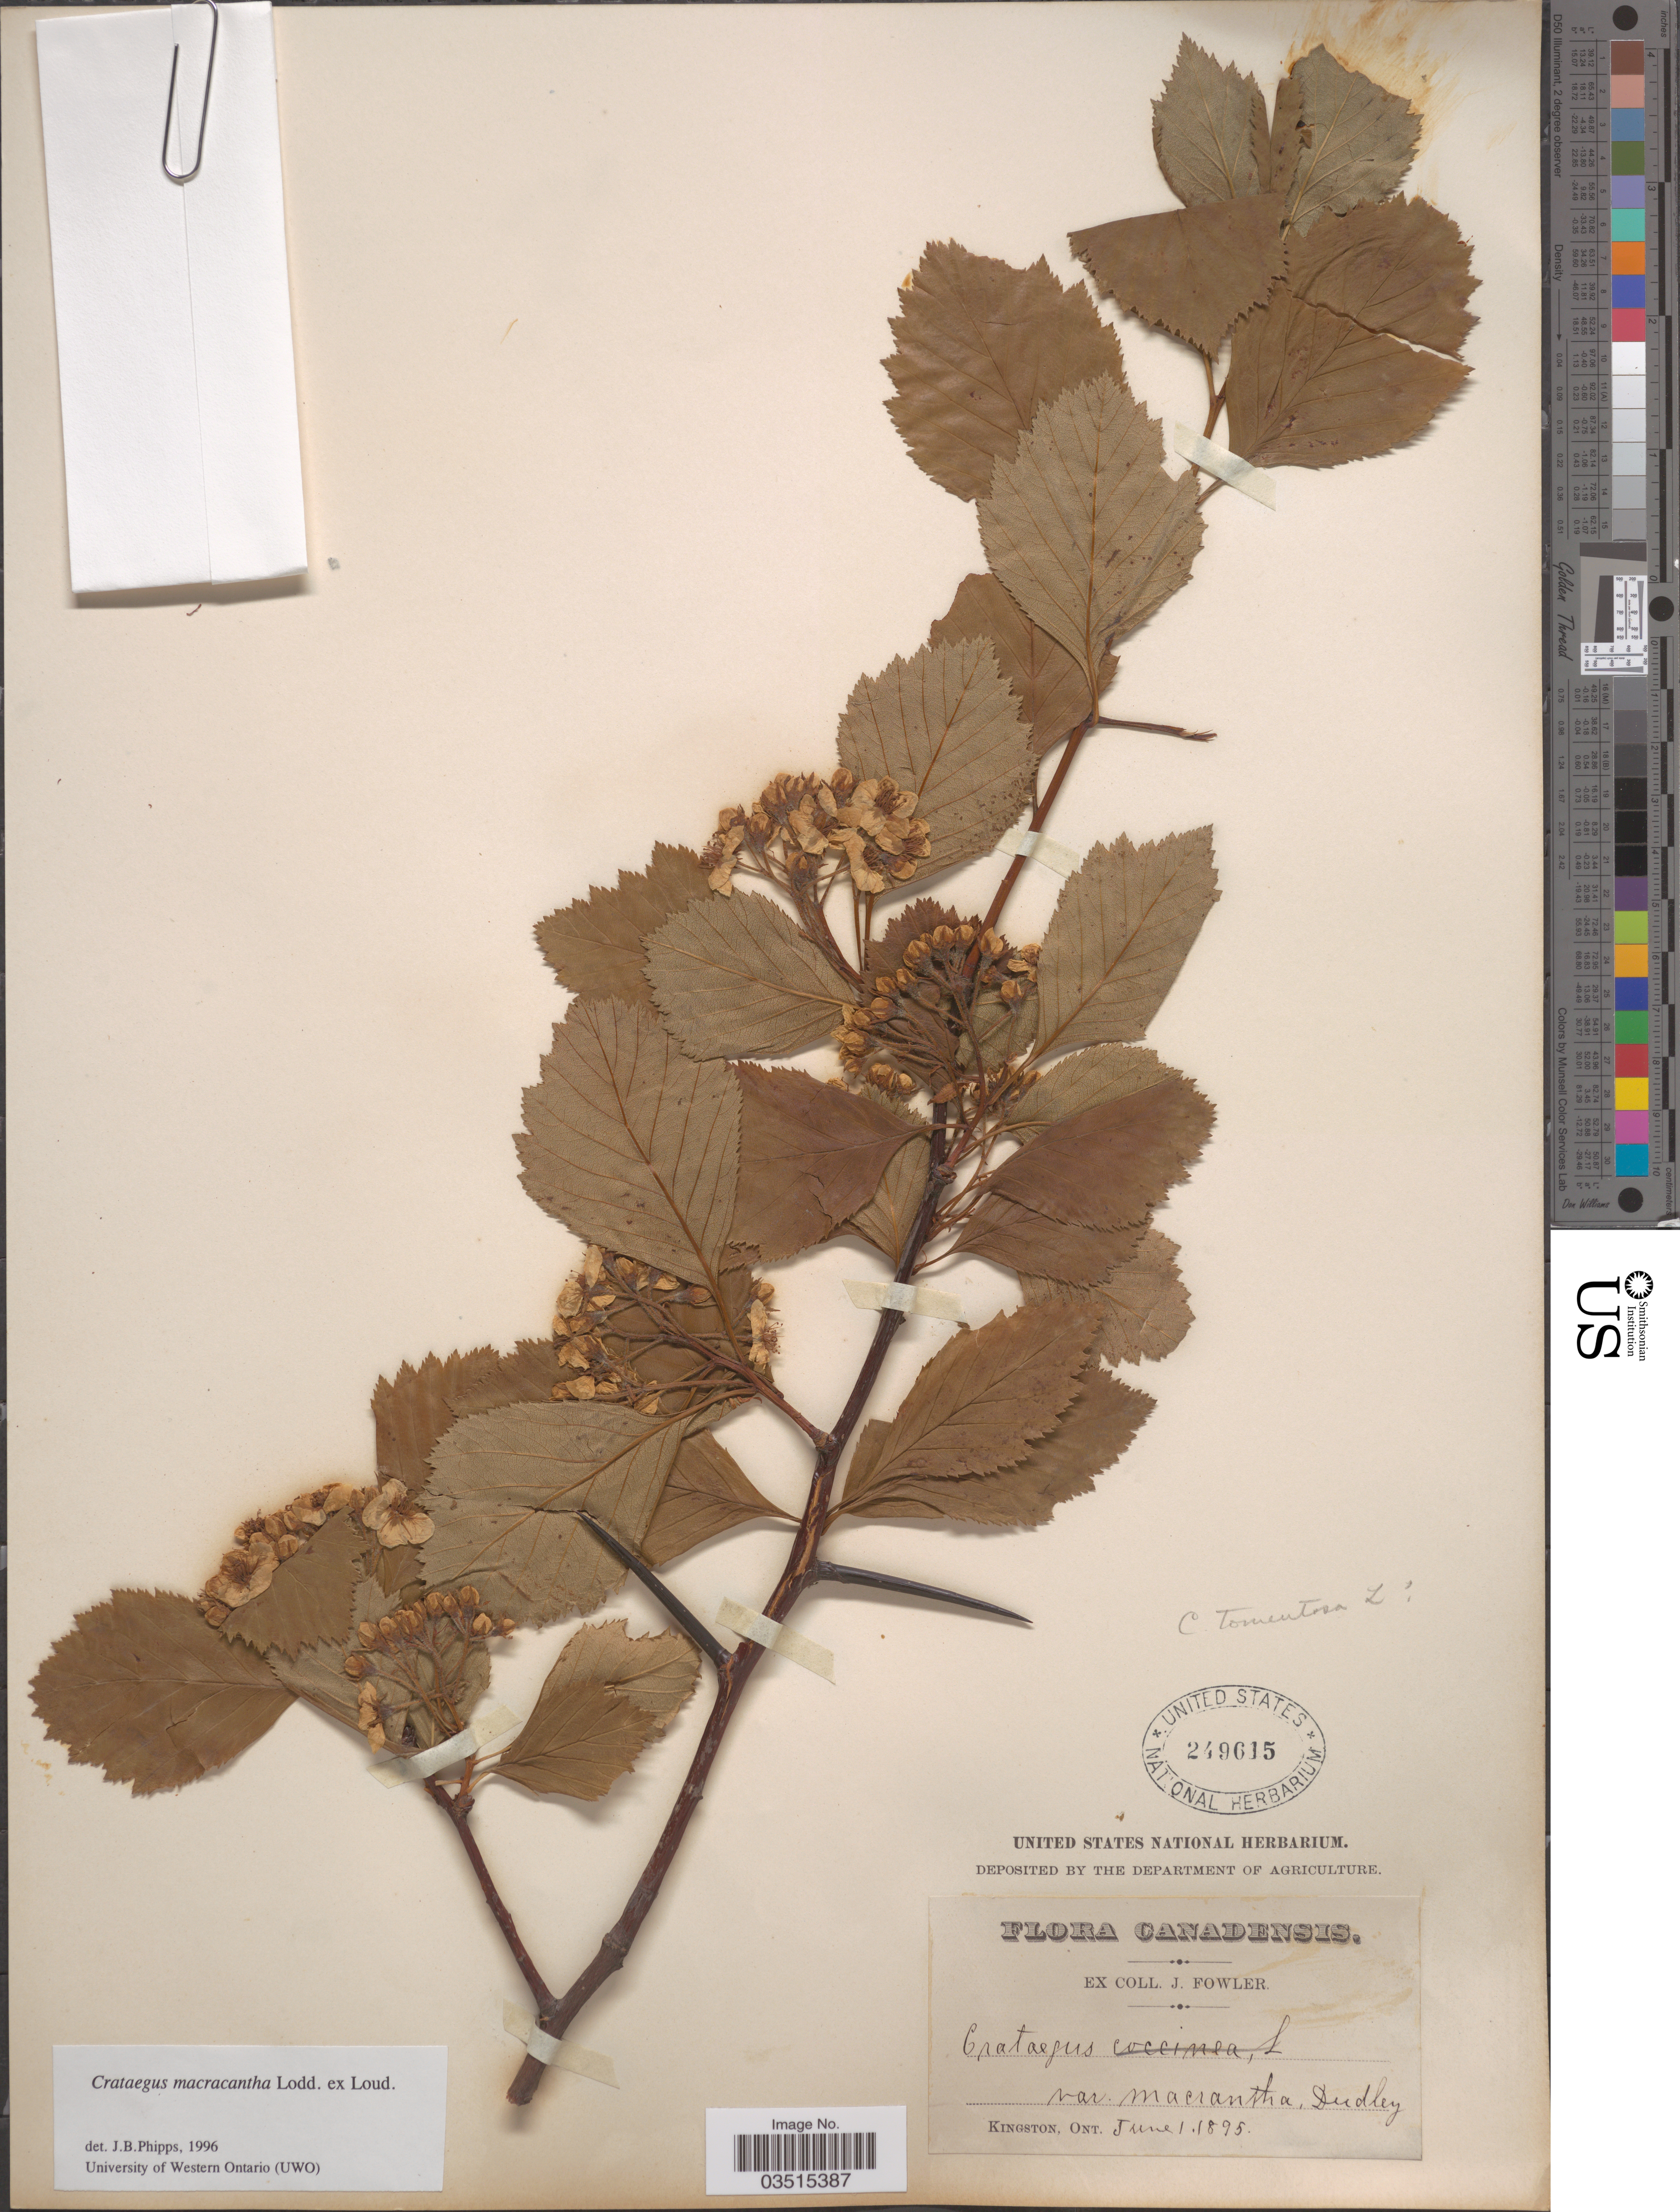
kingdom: Plantae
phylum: Tracheophyta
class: Magnoliopsida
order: Rosales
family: Rosaceae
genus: Crataegus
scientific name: Crataegus macracantha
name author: (Lindl.) Lodd. ex Loudon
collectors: J. Fowler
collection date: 1895-06-01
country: Canada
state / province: Ontario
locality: Kingston.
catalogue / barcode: US 249615